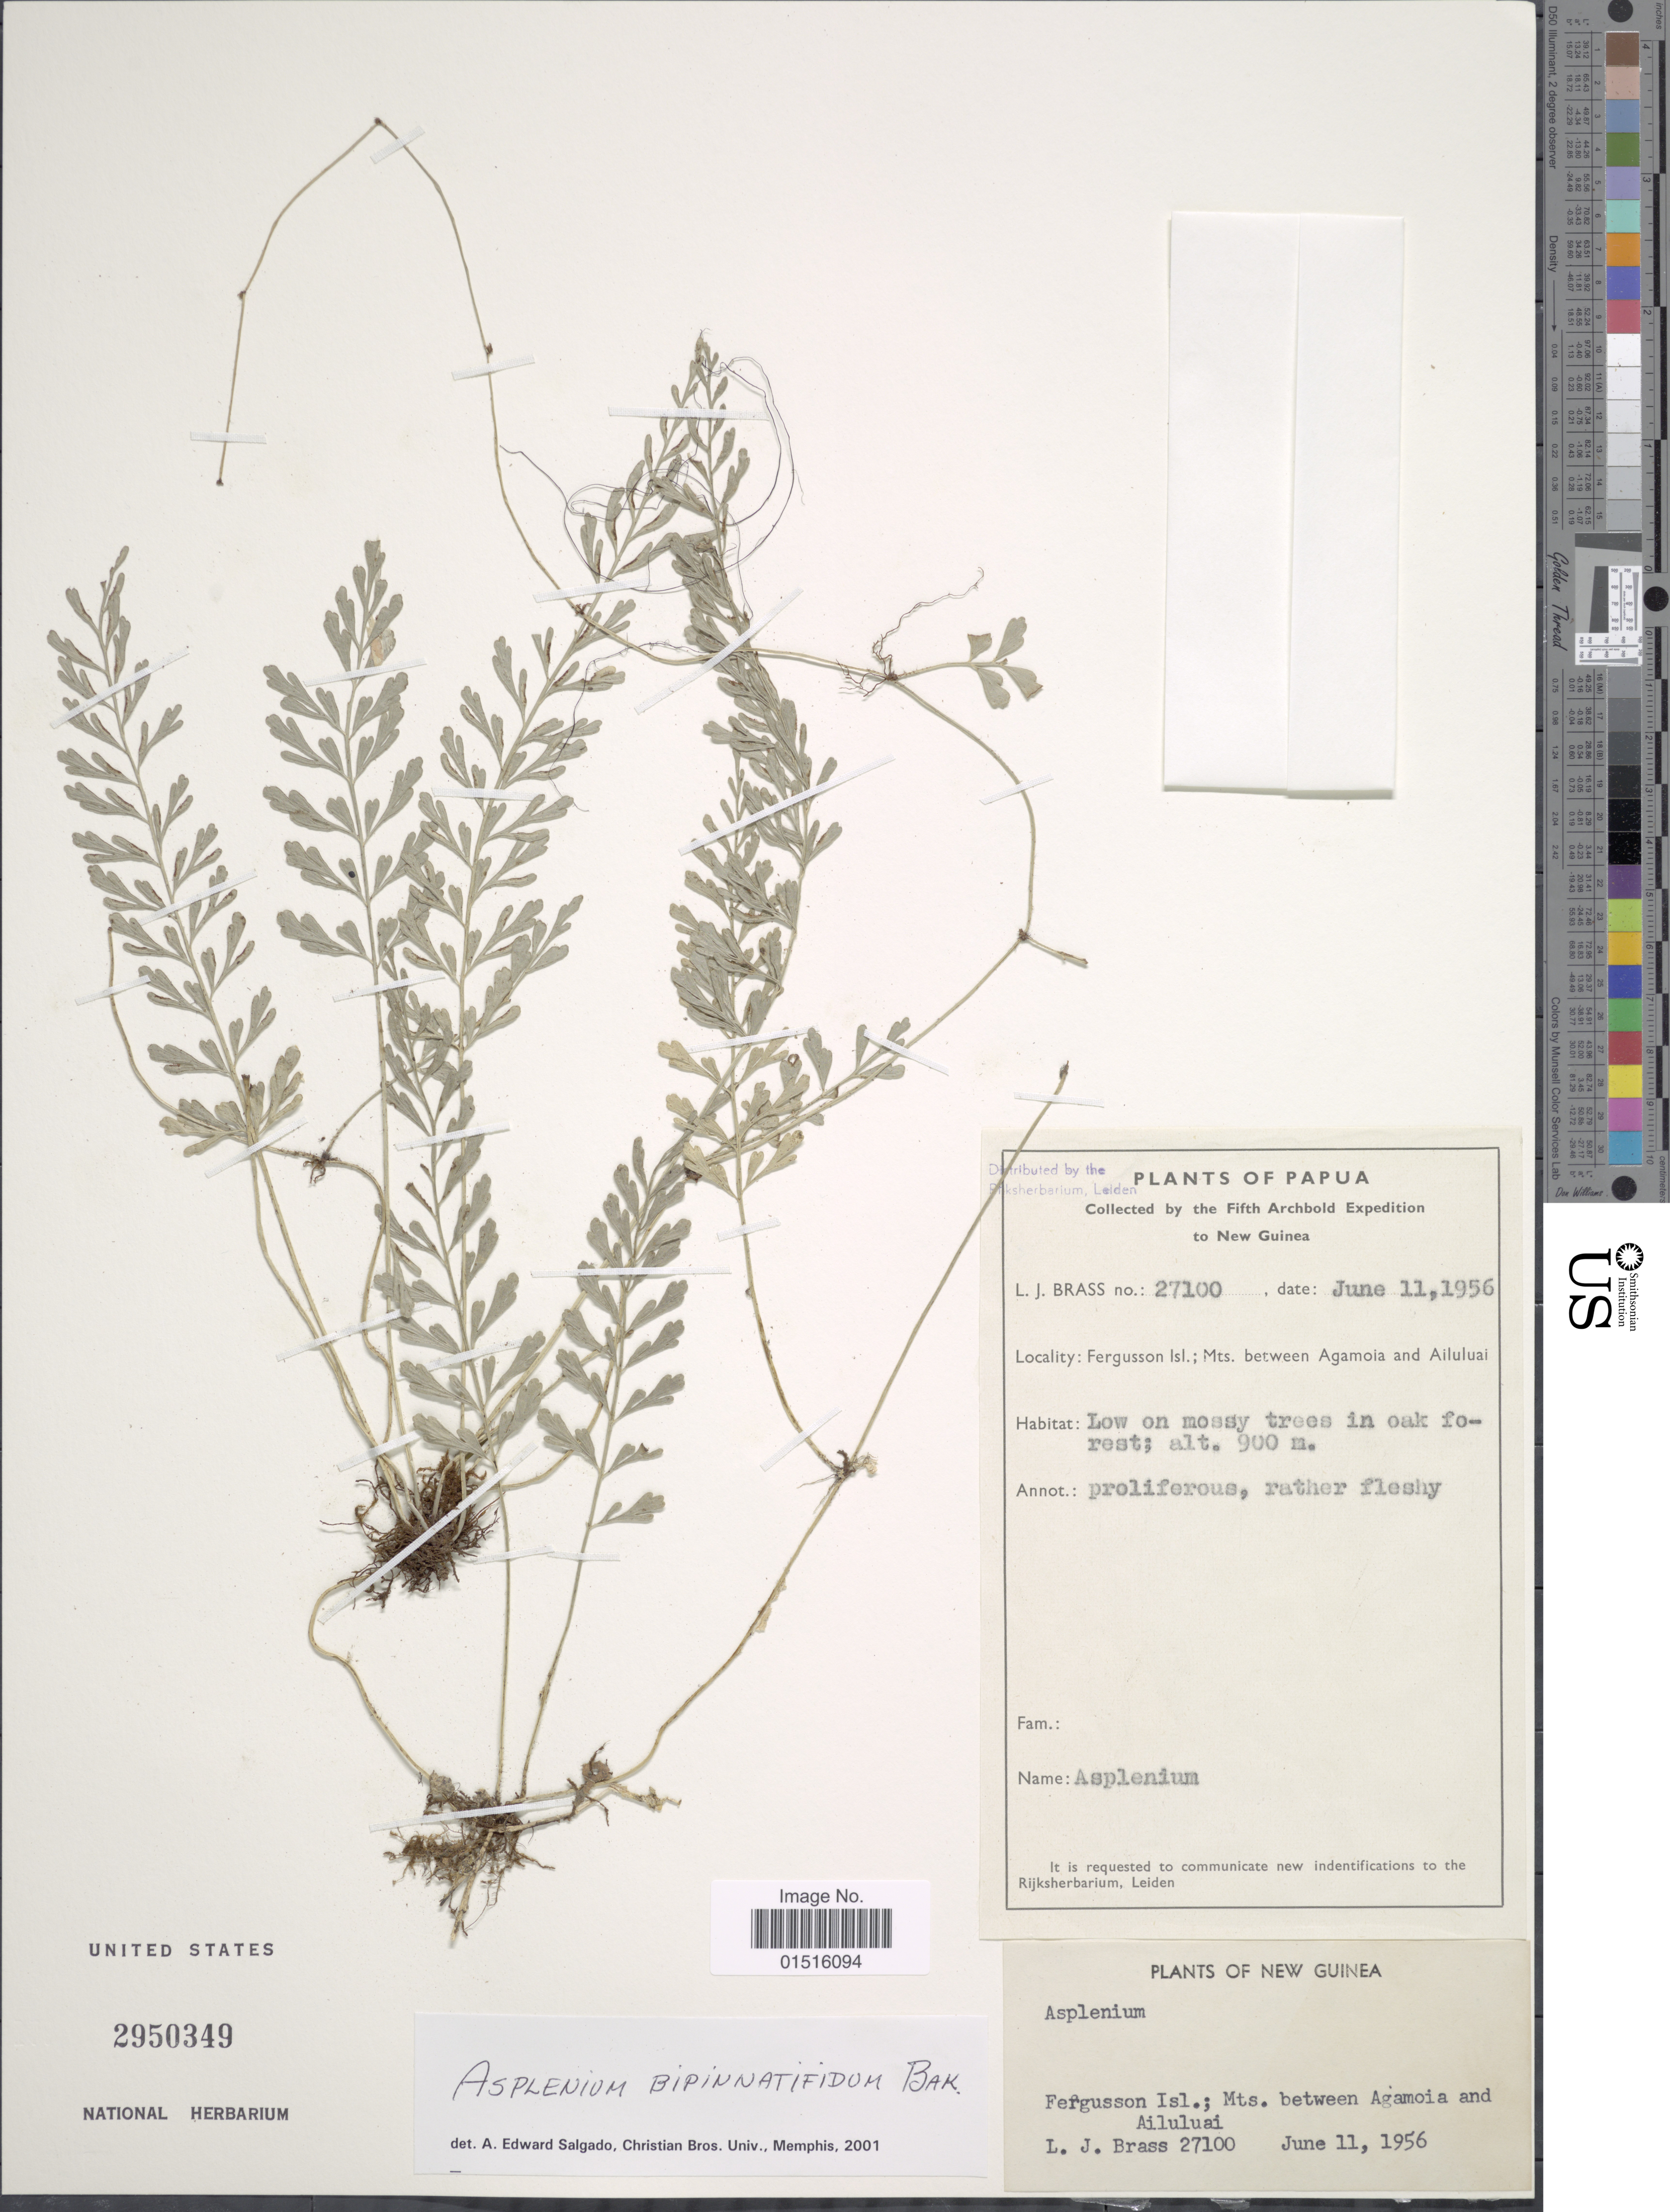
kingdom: Plantae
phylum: Tracheophyta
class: Polypodiopsida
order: Polypodiales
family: Aspleniaceae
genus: Asplenium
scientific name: Asplenium bipinnatifidum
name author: Baker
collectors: L. J. Brass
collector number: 27100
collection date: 1956-06-11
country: Indonesia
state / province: Papua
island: New Guinea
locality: Plants of New Guinea, Fergusson Isl. ; Mts. between Agamoia and Ailuluai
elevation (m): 900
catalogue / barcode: US 2950349